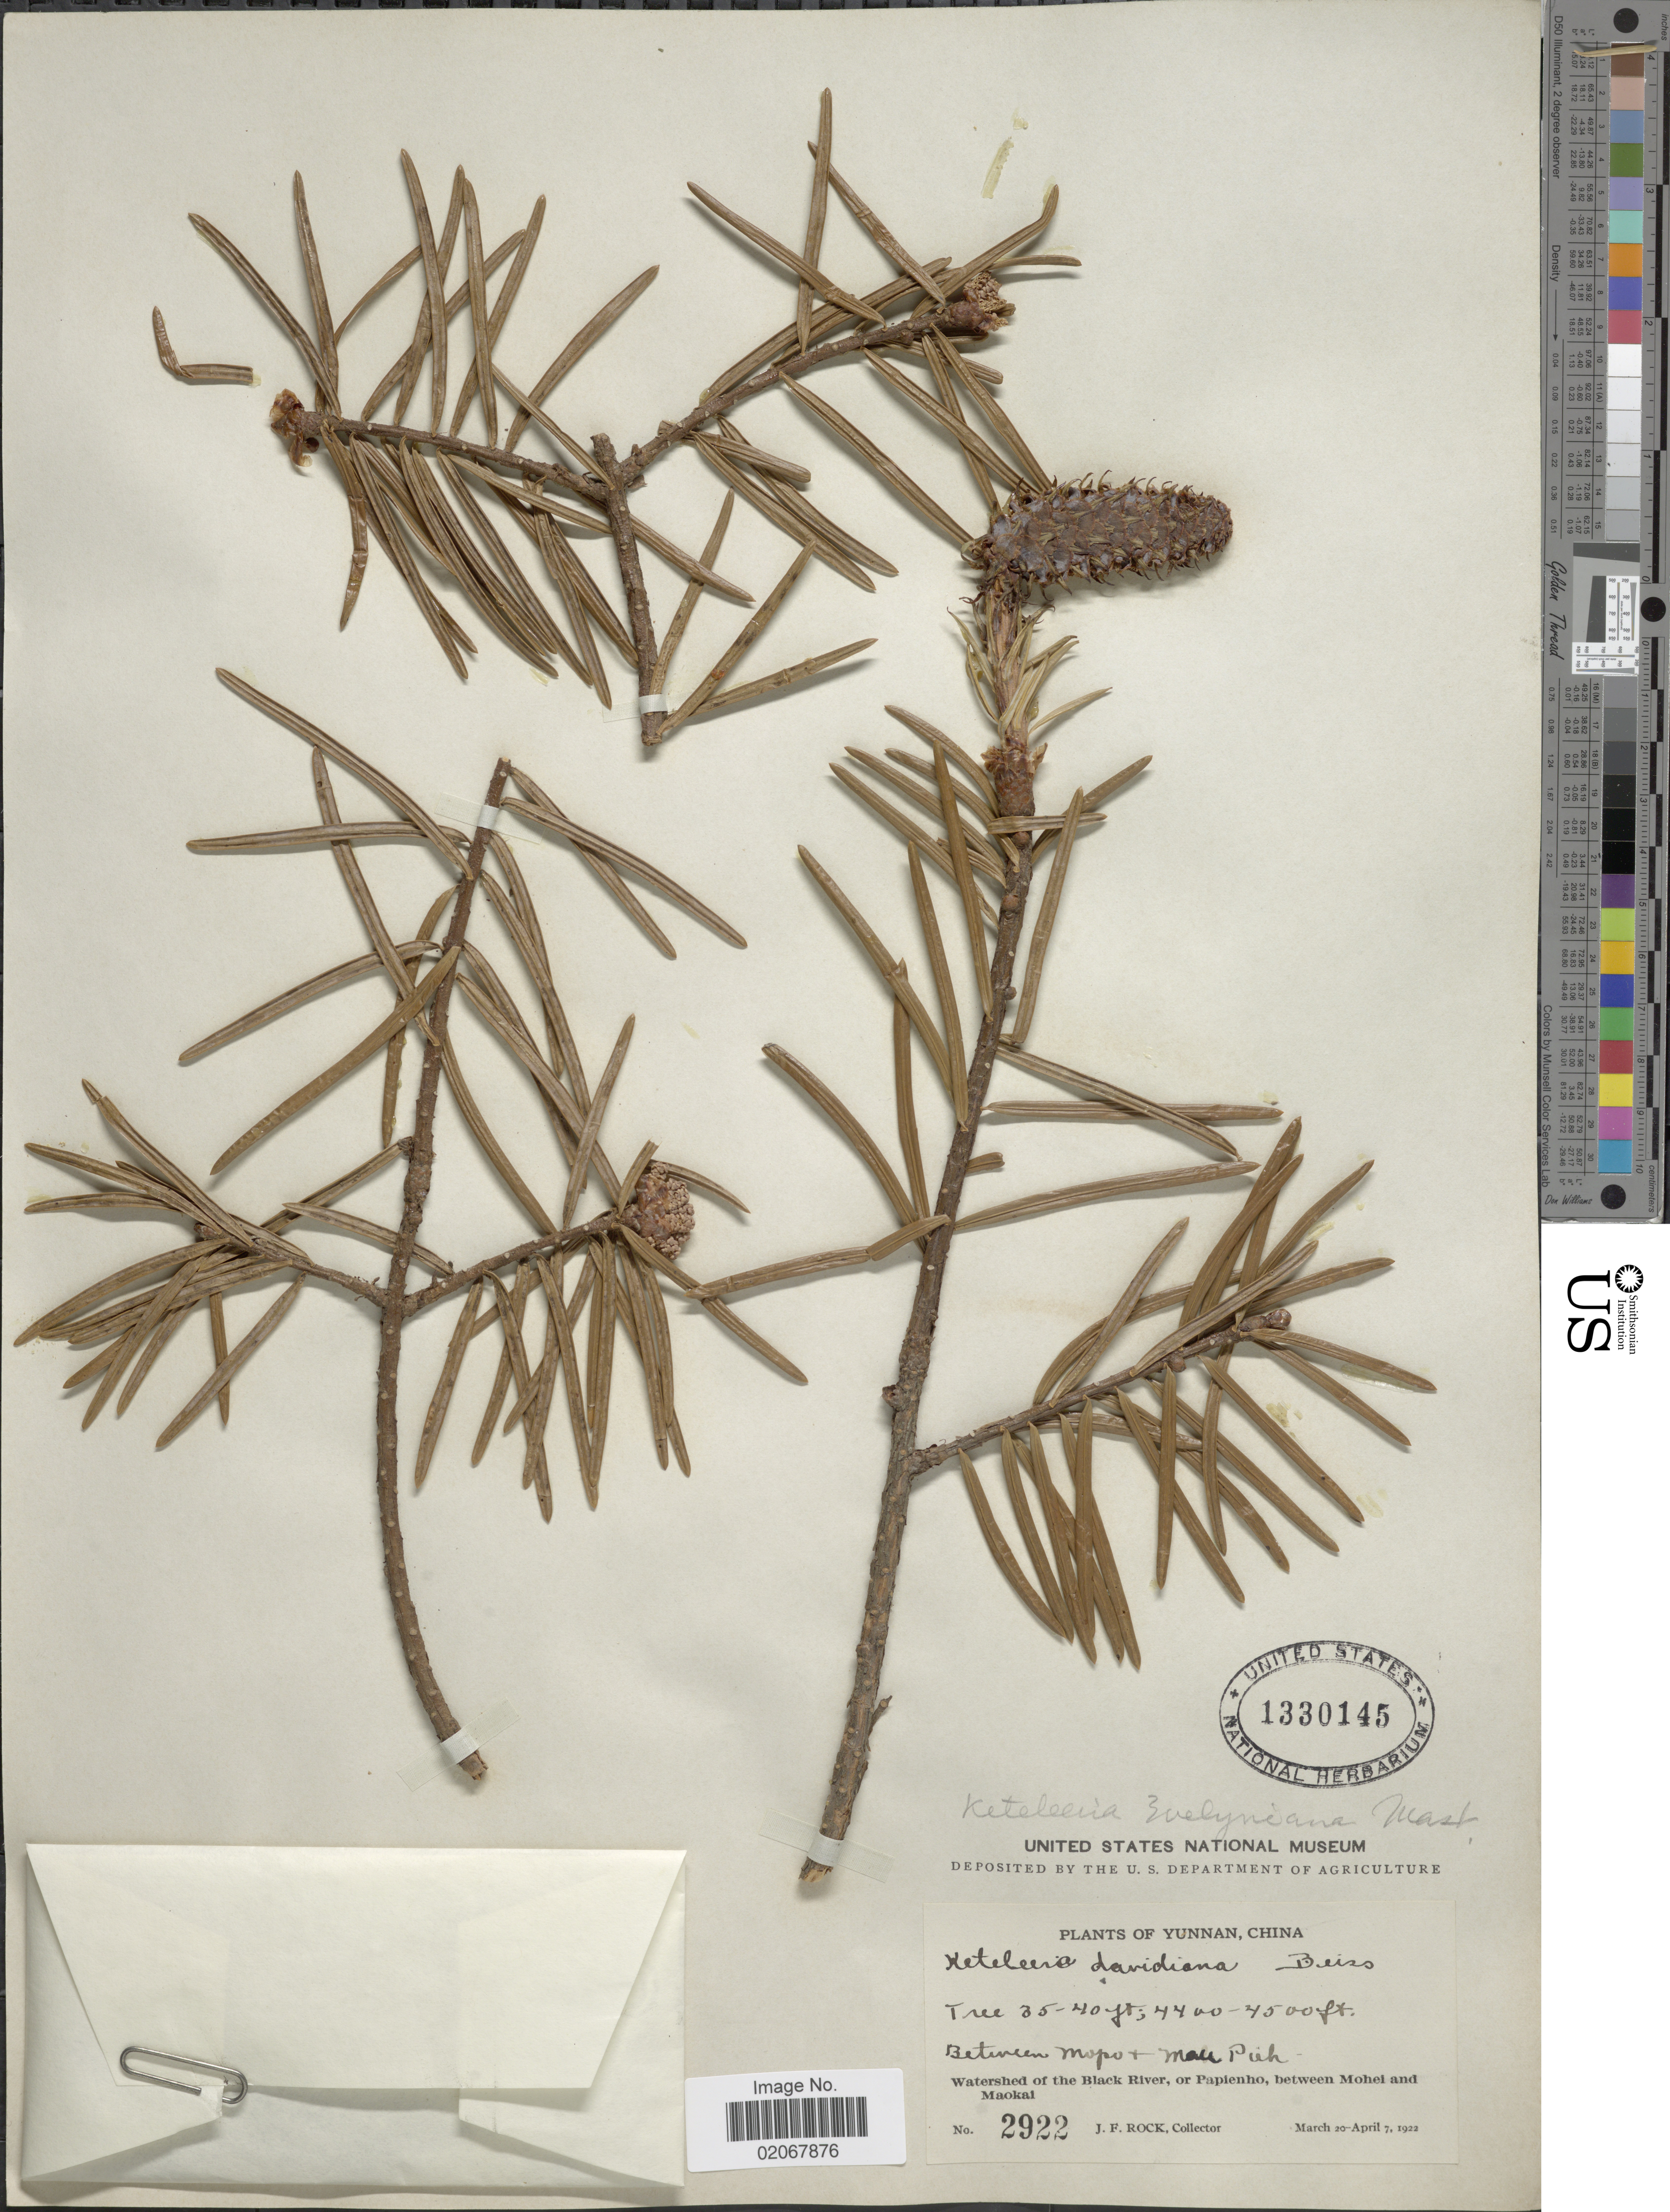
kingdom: Plantae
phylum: Tracheophyta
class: Pinopsida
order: Pinales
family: Pinaceae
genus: Keteleeria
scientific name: Keteleeria evelyniana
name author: Mast.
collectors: J. Rock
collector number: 2922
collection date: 1922-03-20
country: China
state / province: Yunnan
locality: Watershed of the Black River, or Papienho, between Mohei and Maokai, Between Mopo + Mau Piek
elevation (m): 1341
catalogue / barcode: US 1330145